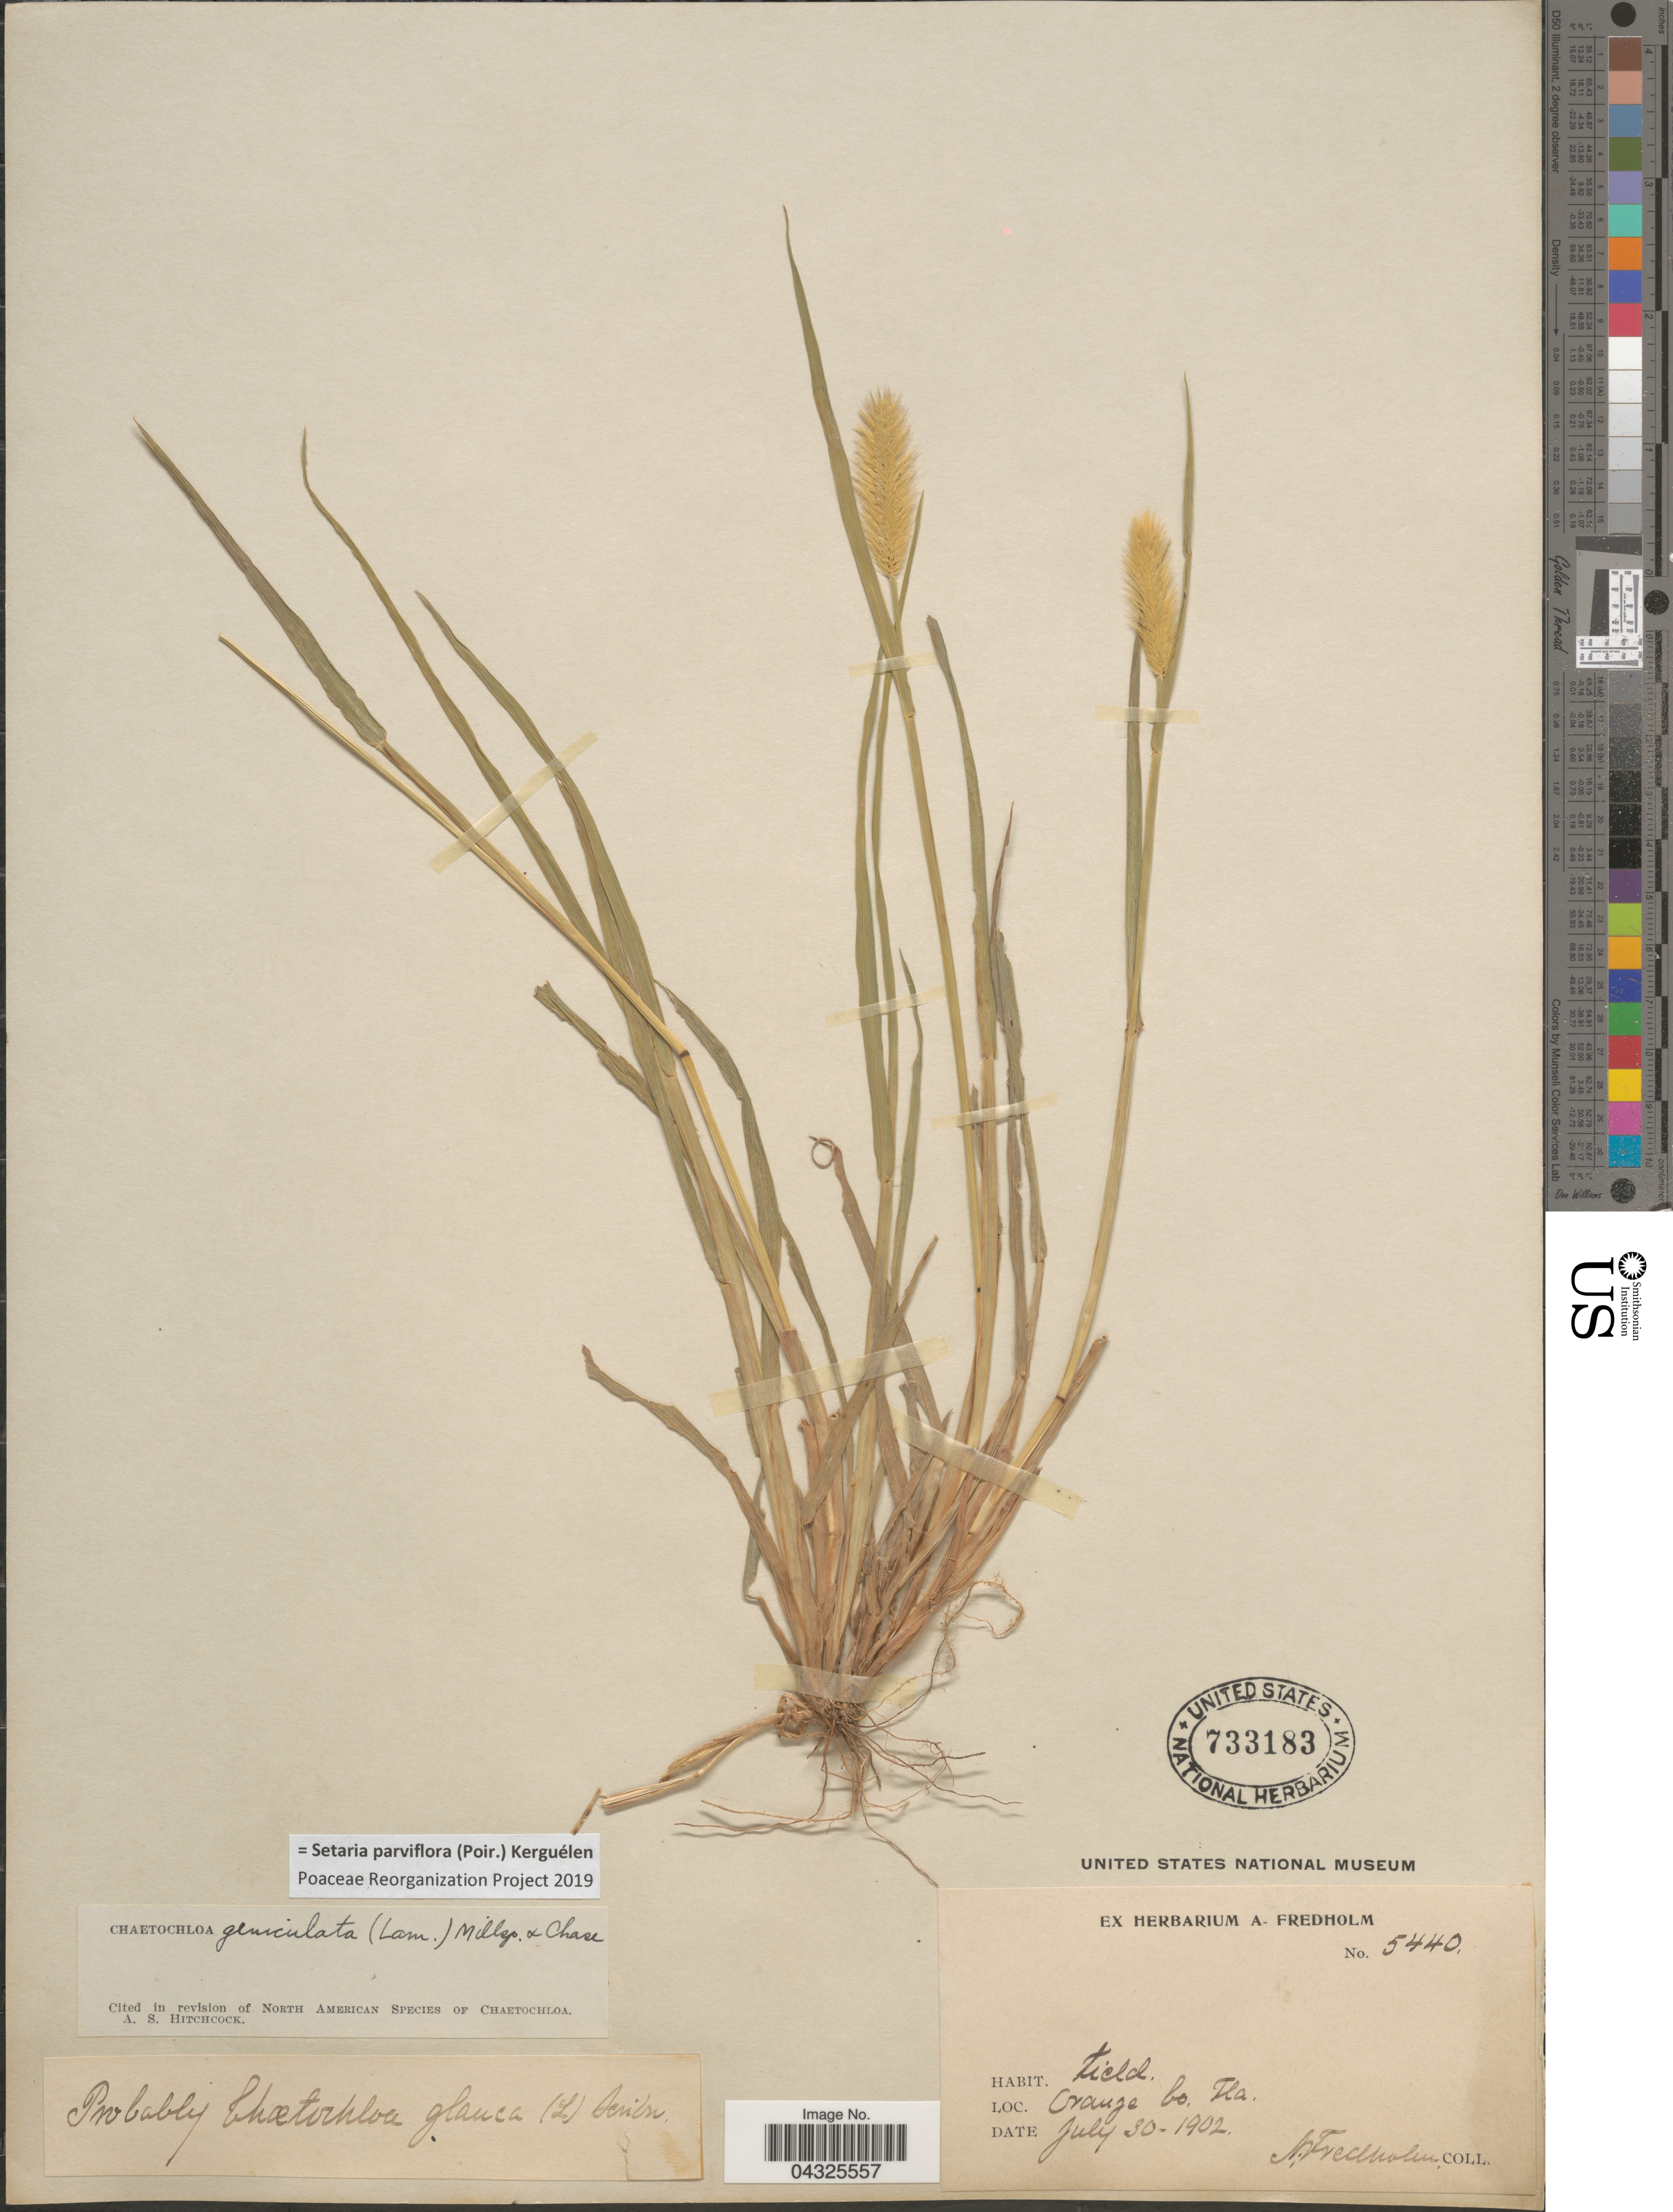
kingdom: Plantae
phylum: Tracheophyta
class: Liliopsida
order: Poales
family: Poaceae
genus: Setaria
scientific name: Setaria parviflora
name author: (Poir.) Kerguélen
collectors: A. Fredholm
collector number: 5440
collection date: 1902-07-30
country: United States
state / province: Florida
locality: Orange Co.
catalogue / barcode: US 733183